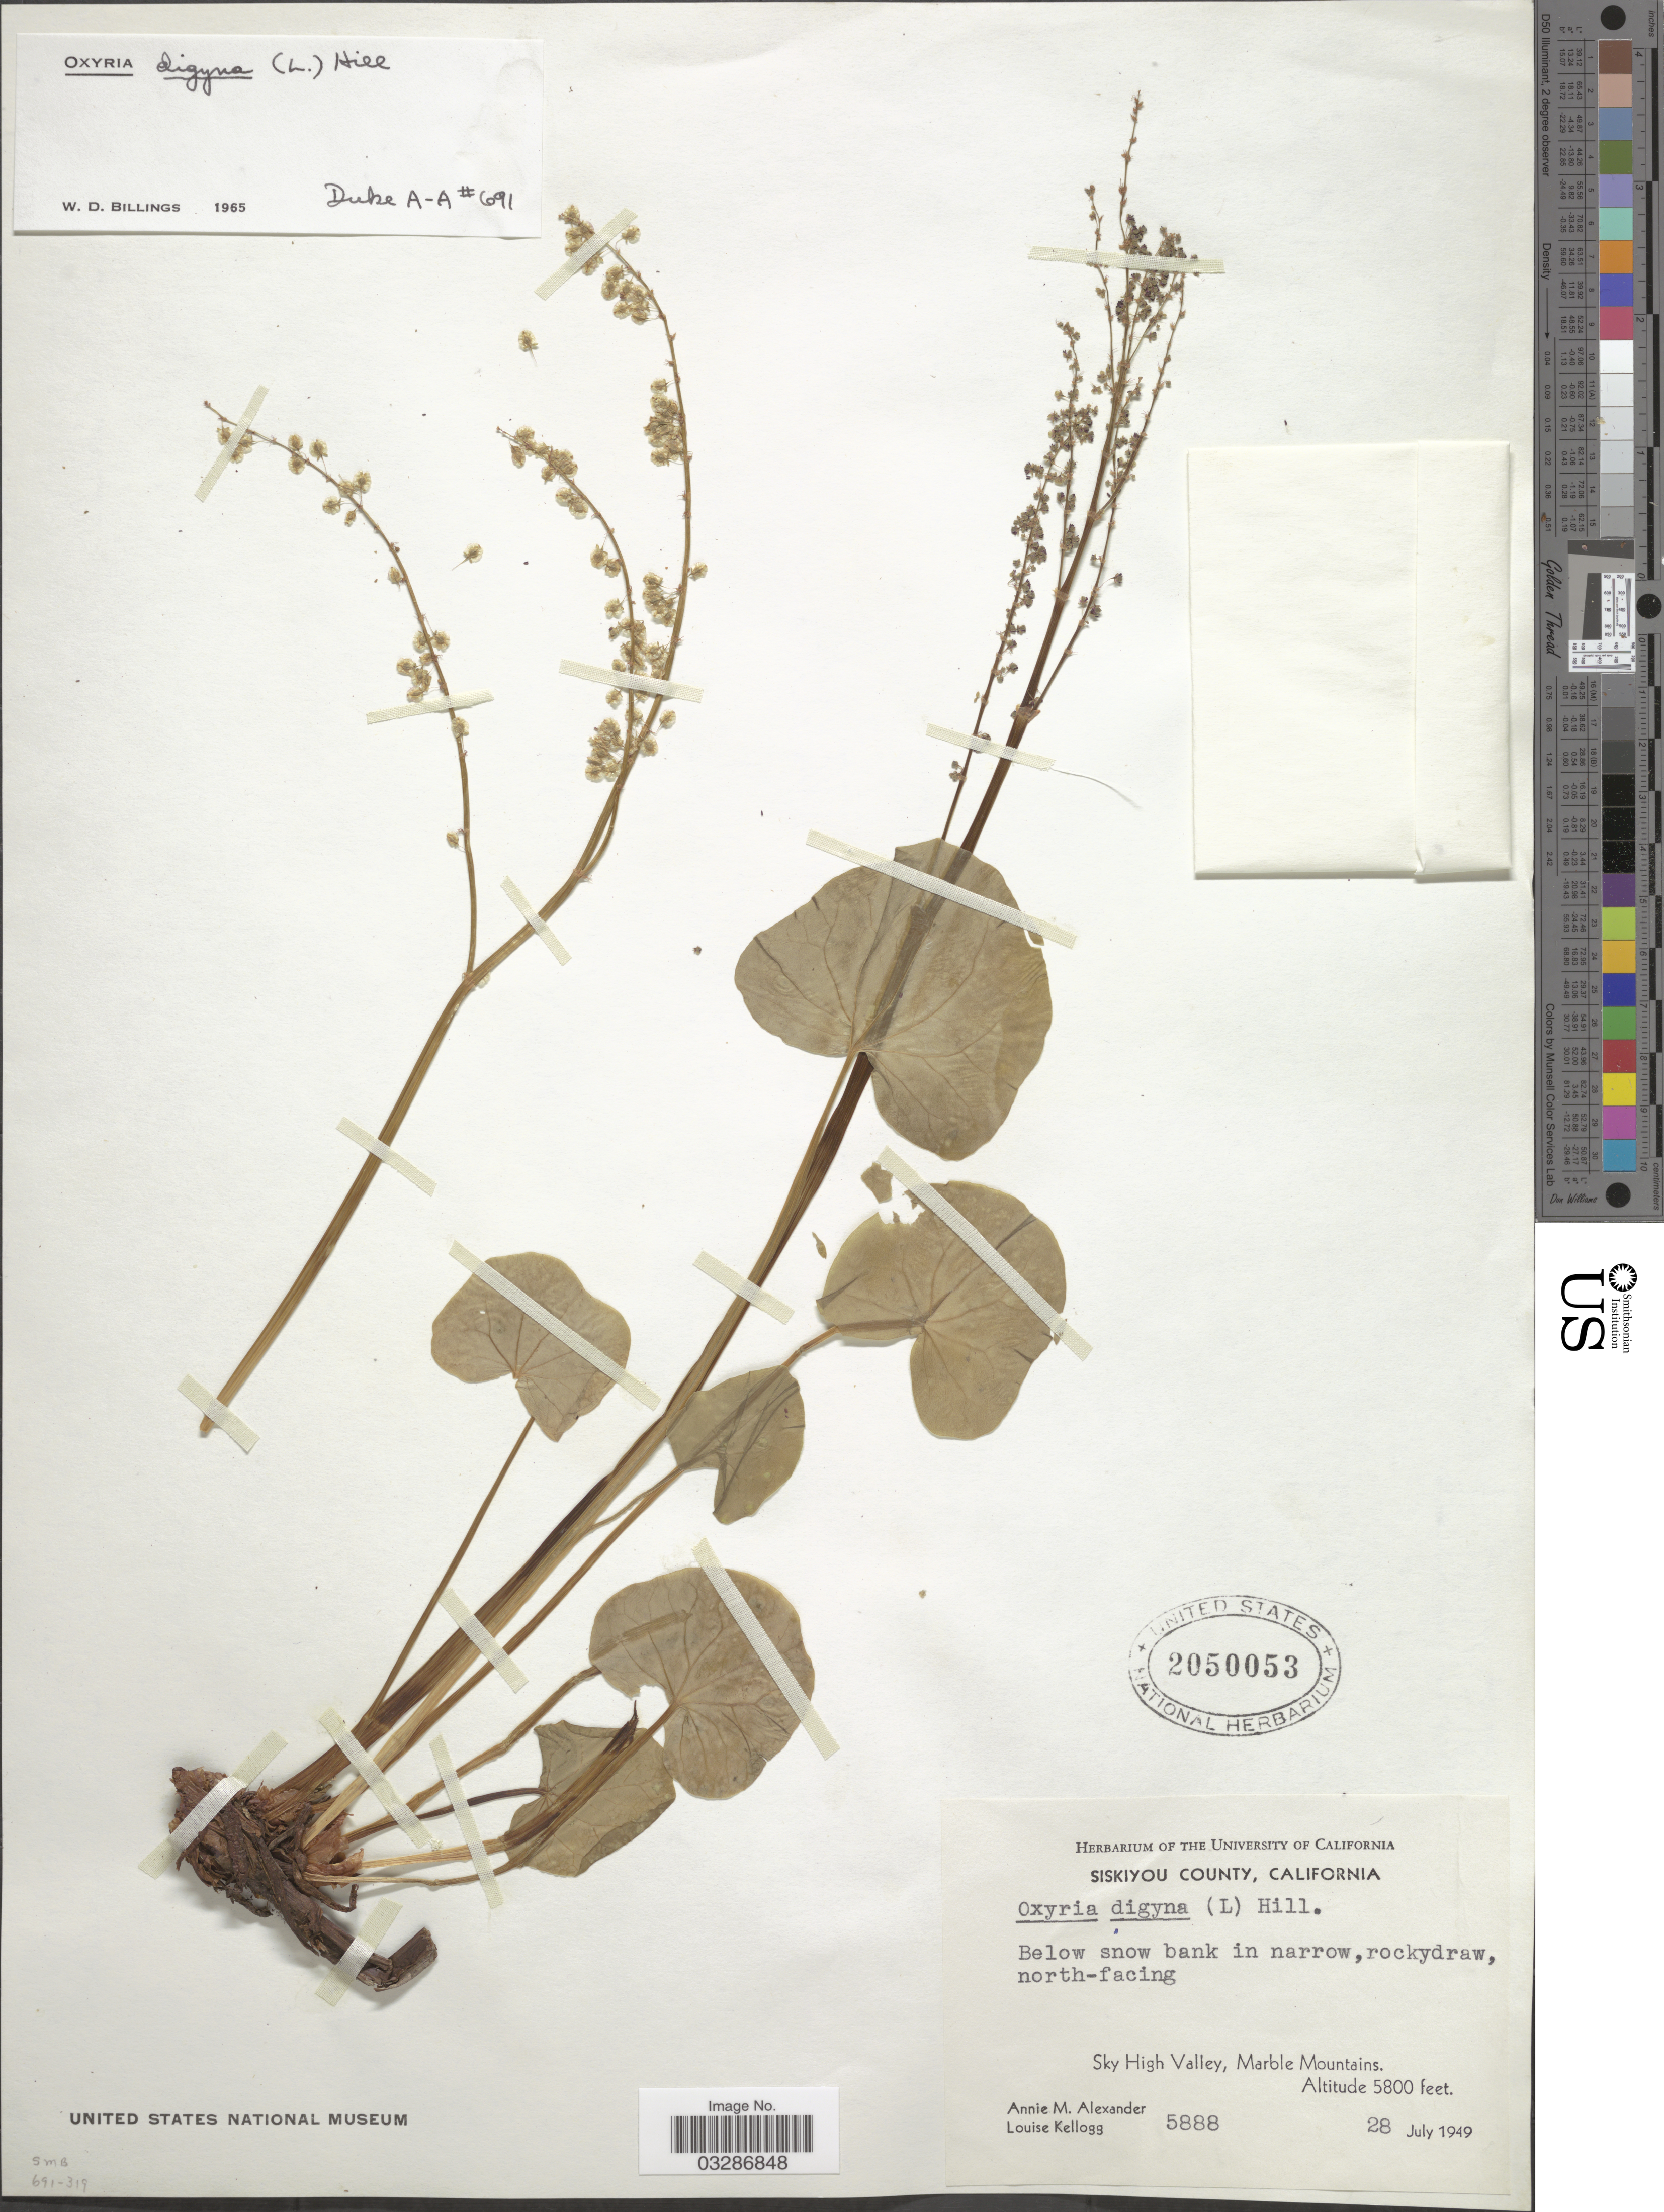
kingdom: Plantae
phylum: Tracheophyta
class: Magnoliopsida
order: Caryophyllales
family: Polygonaceae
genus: Oxyria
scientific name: Oxyria digyna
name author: (L.) Hill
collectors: A. M. Alexander & L. Kellogg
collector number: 5888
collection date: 1949-07-28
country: United States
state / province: California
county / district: Siskiyou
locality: Siskiyou County. Sky High Valley, Marble Mountains.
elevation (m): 1768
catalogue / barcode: US 2050053